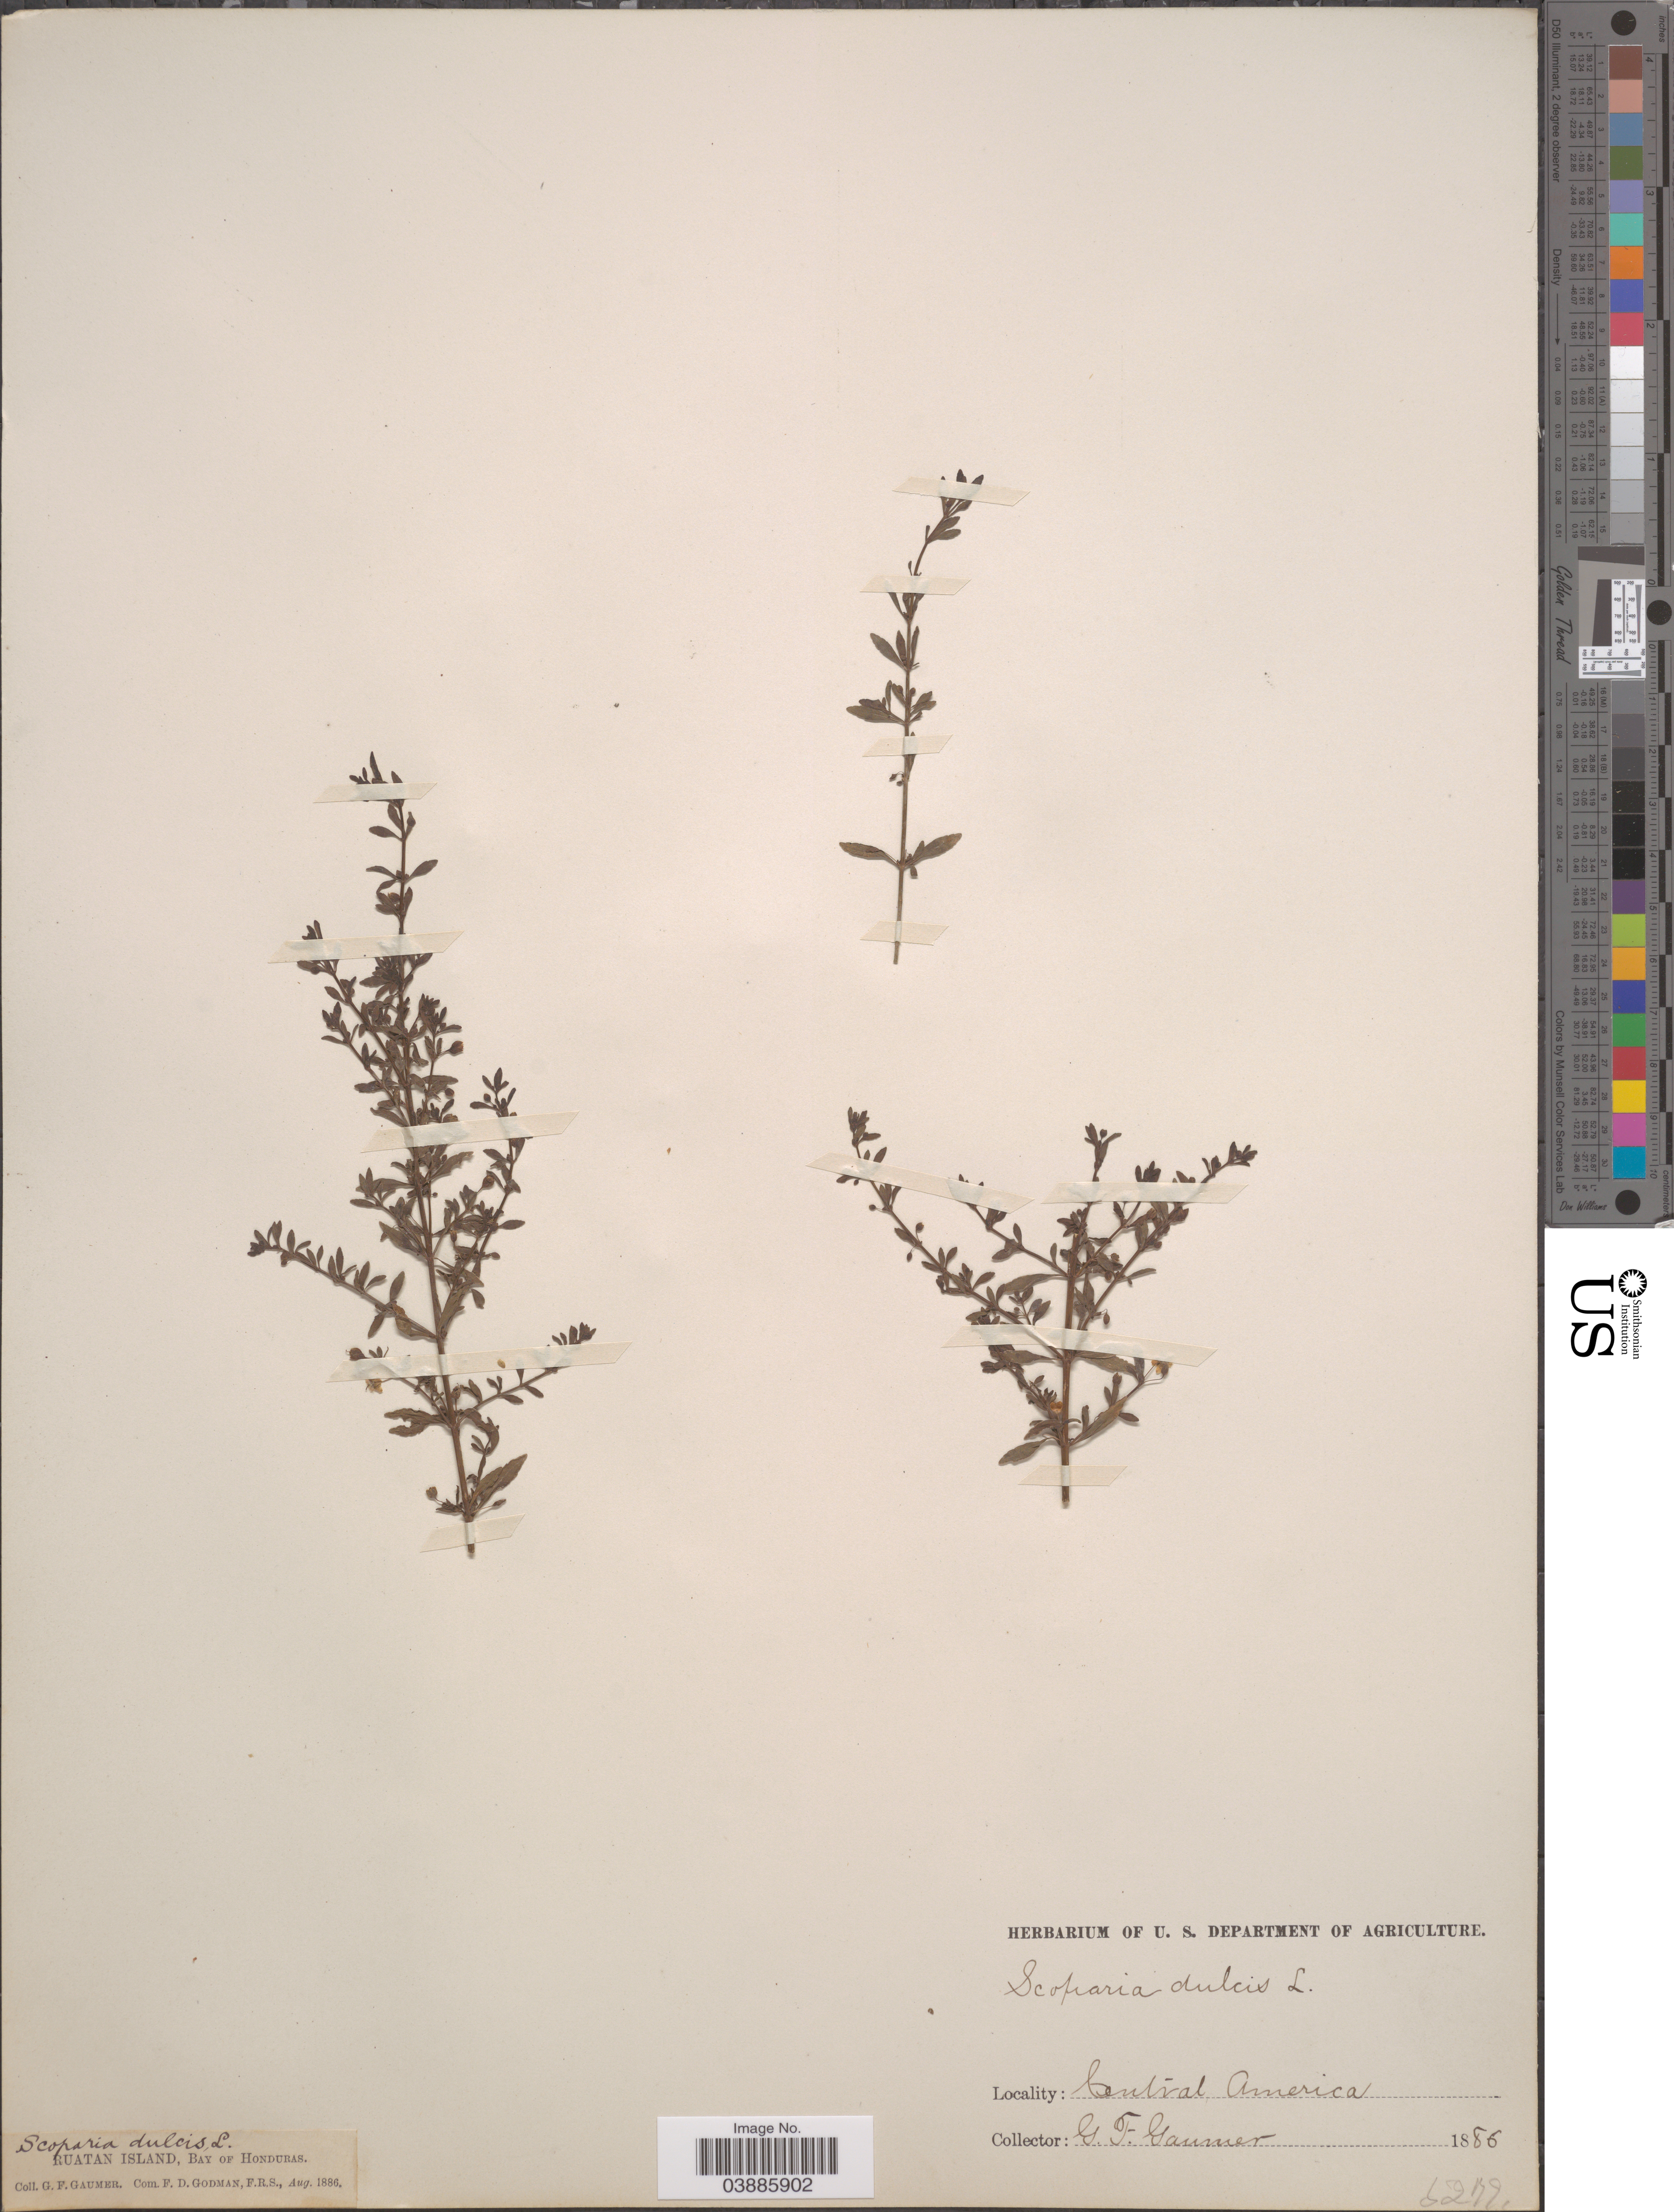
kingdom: Plantae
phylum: Tracheophyta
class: Magnoliopsida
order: Lamiales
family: Plantaginaceae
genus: Scoparia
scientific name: Scoparia dulcis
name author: L.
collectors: G. F. Gaumer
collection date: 1886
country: Honduras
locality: Ruatan Island, Bay of Honduras.